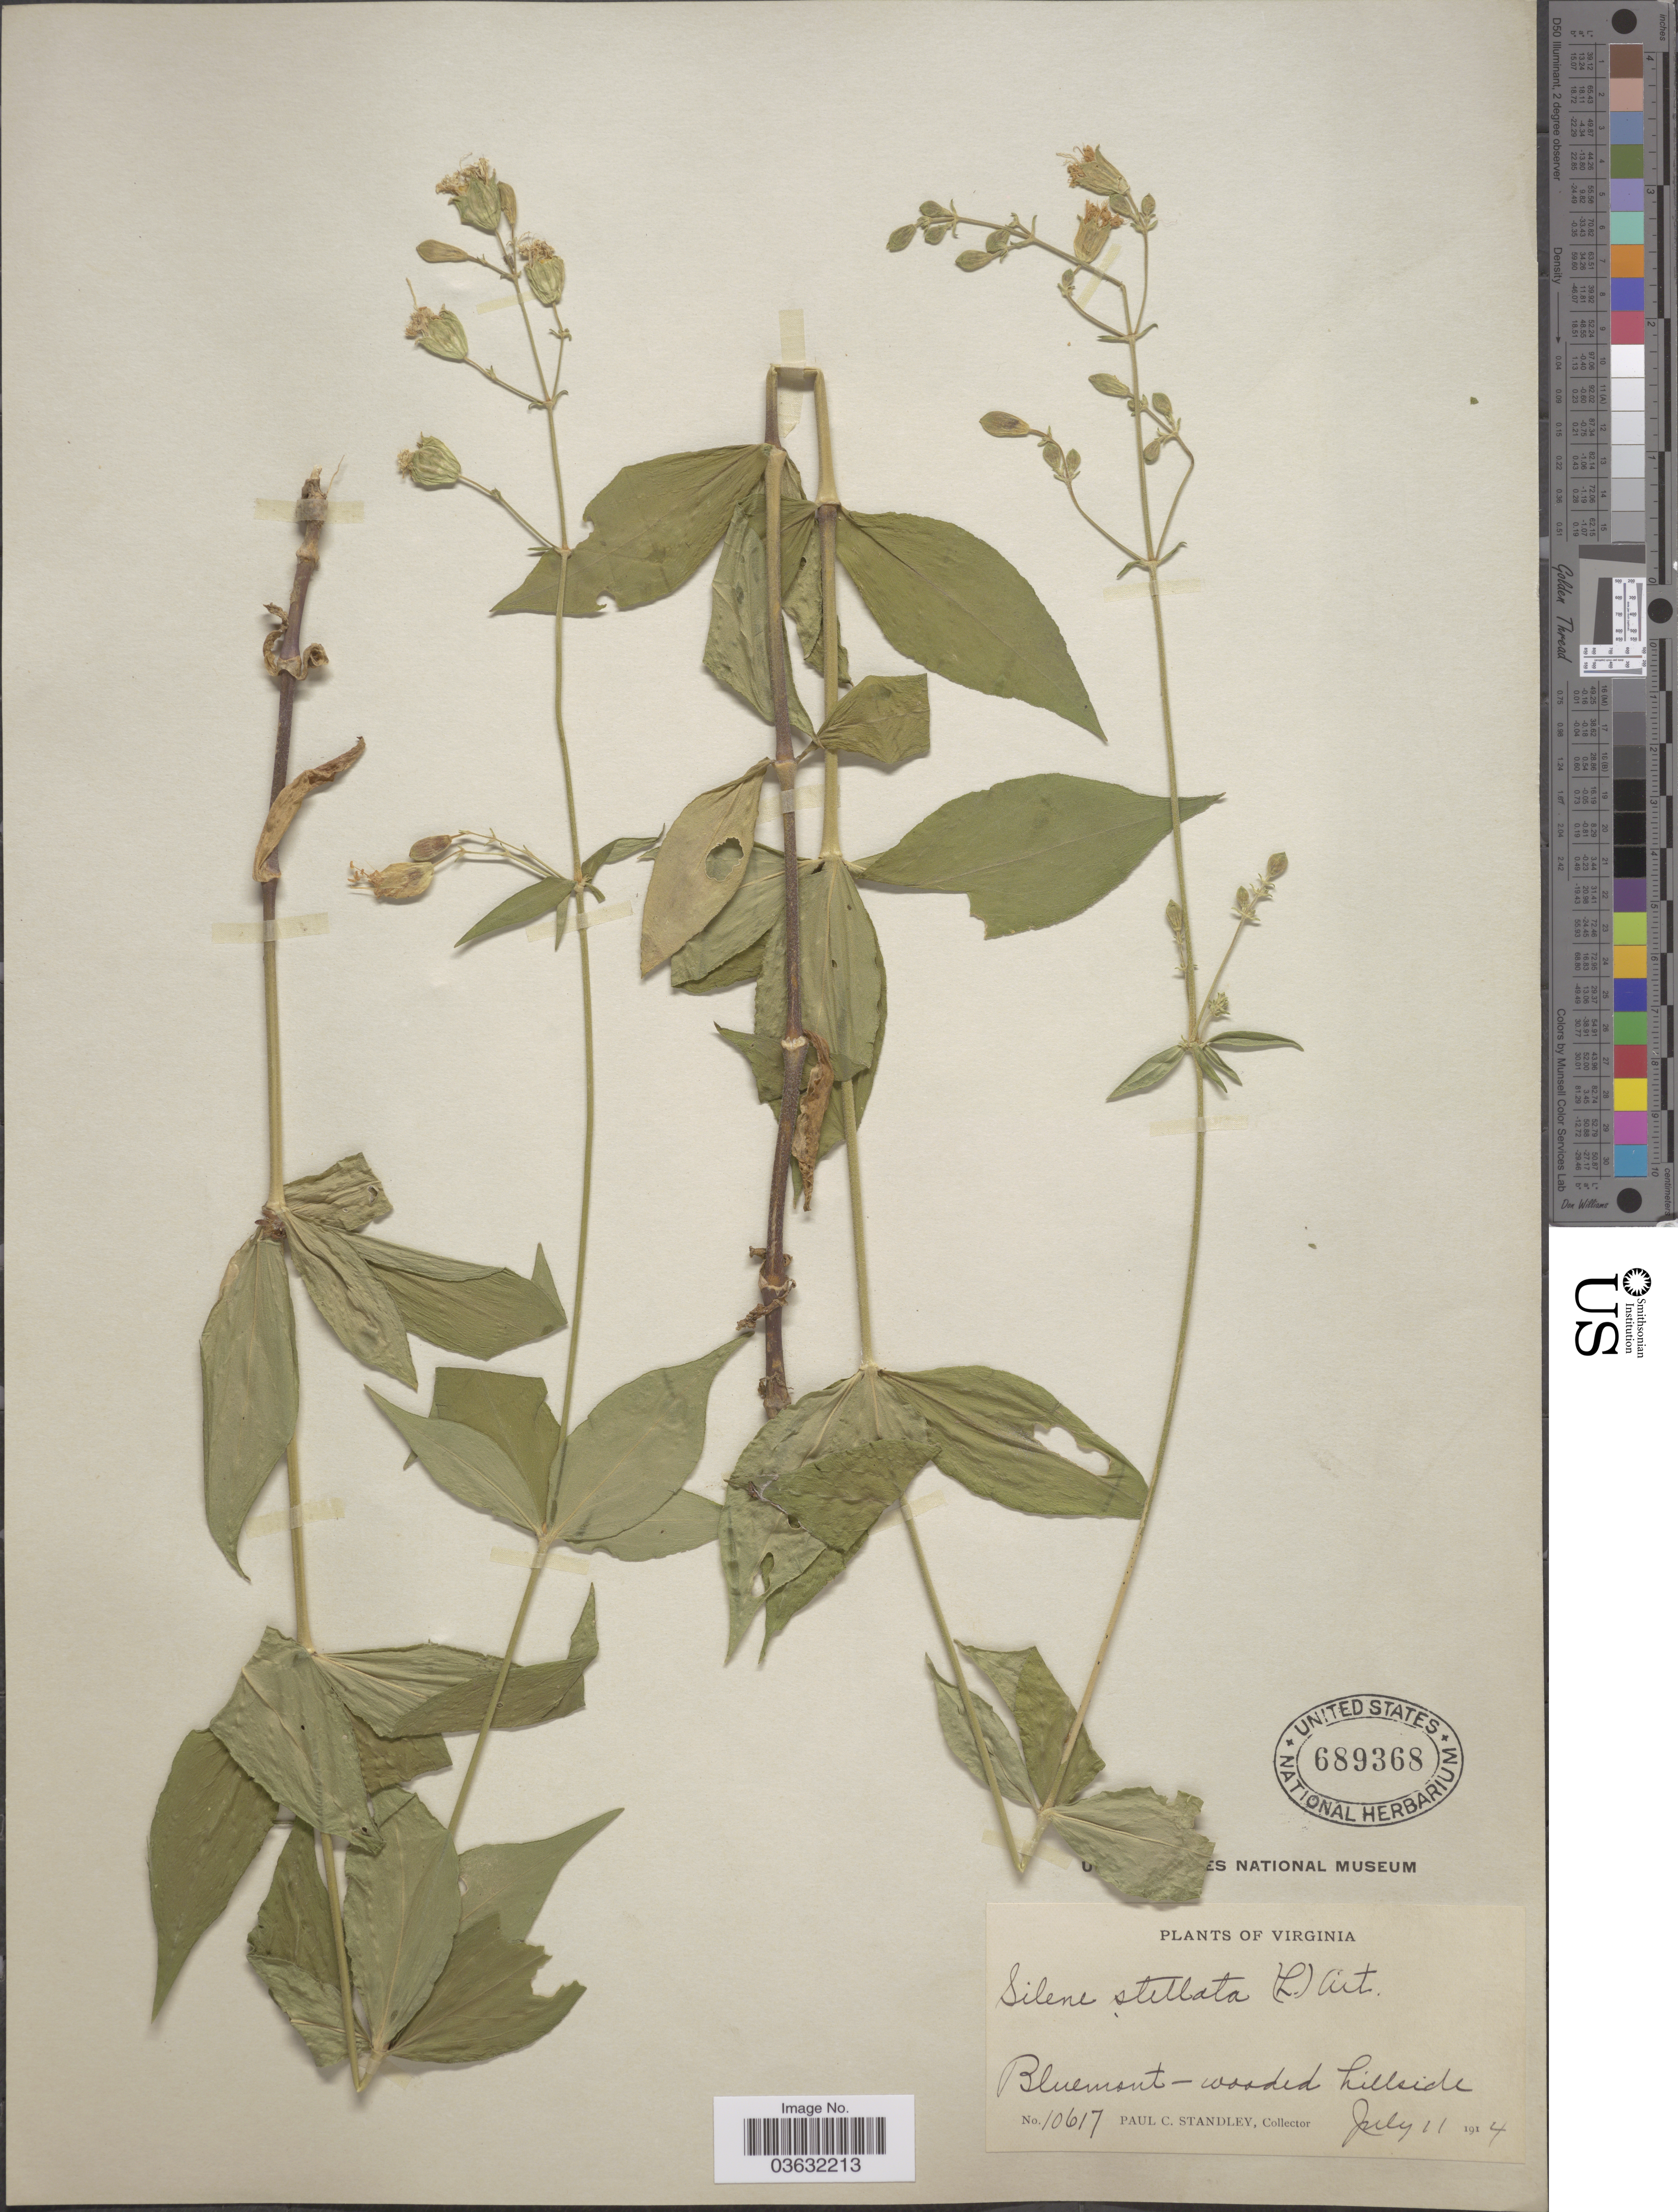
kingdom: Plantae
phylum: Tracheophyta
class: Magnoliopsida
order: Caryophyllales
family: Caryophyllaceae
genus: Silene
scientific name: Silene stellata var. stellata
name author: (L.) Coyte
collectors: P. C. Standley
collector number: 10617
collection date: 1914-07-11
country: United States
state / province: Virginia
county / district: Loudoun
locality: Bluemont-wooded hillside.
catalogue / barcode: US 689368